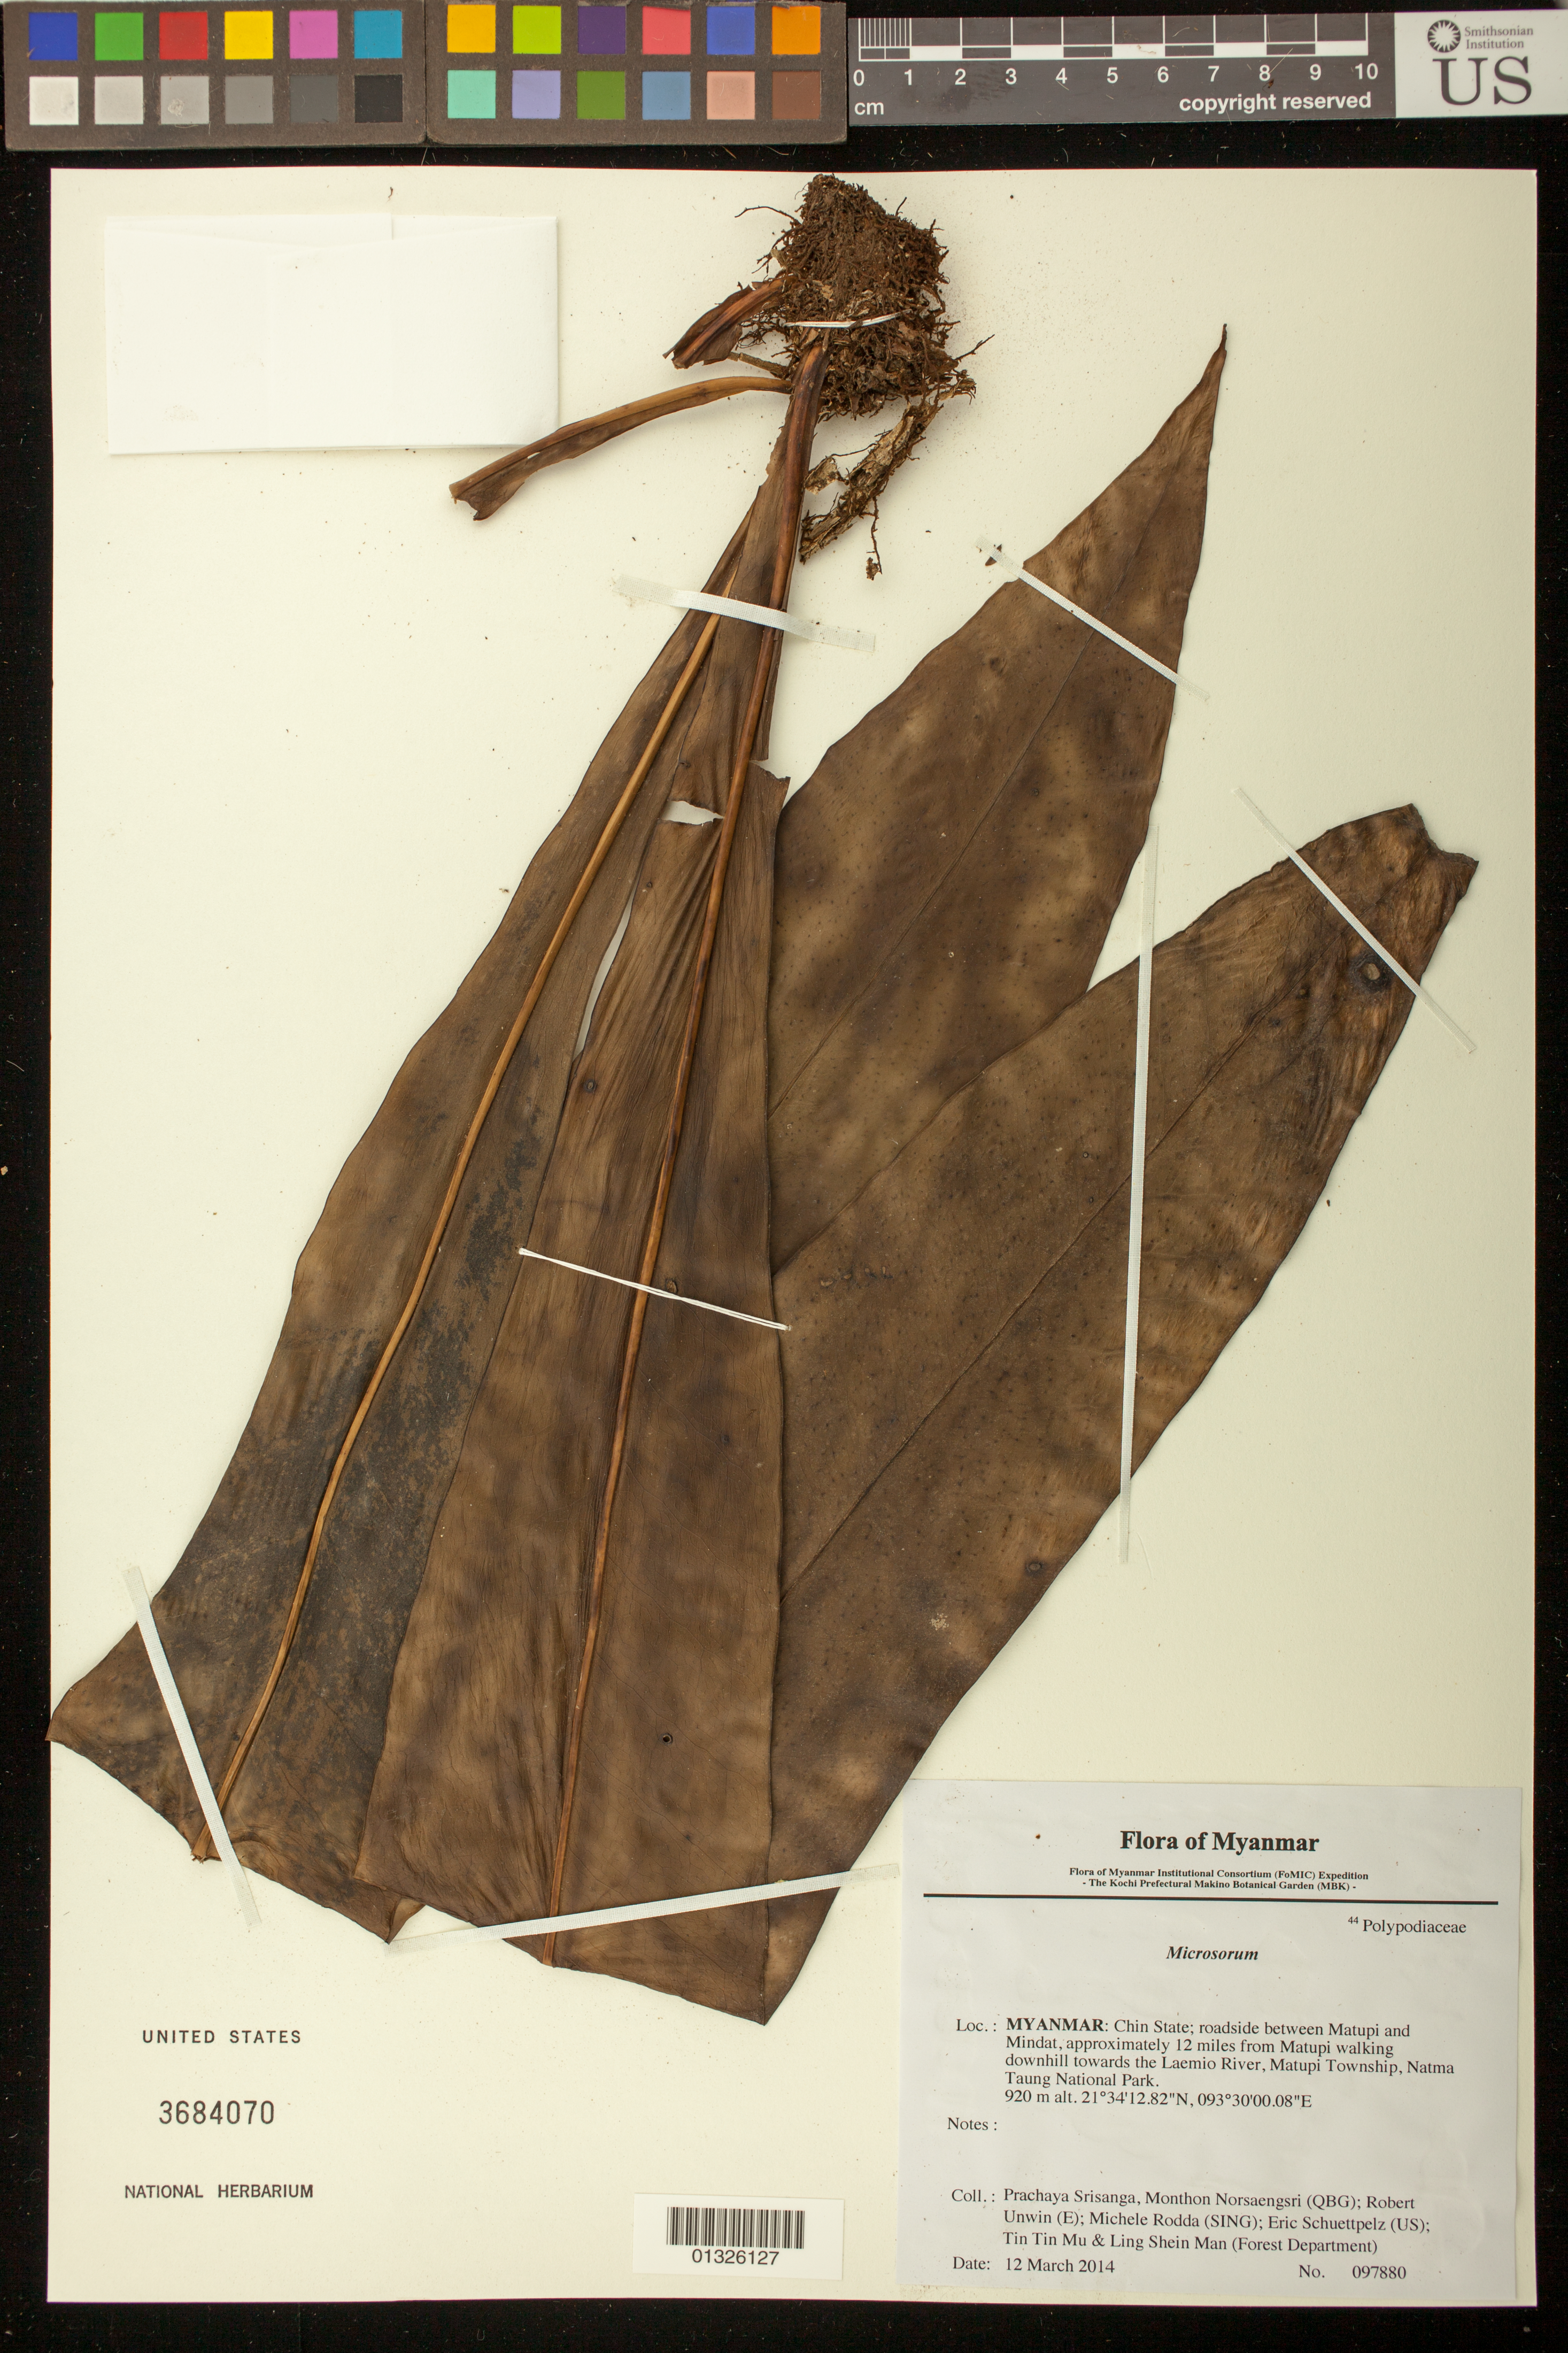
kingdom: Plantae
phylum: Tracheophyta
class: Polypodiopsida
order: Polypodiales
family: Polypodiaceae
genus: Microsorum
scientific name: Microsorum sp.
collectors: P. Srisanga, M. Norsaengsri, R. Unwin, M. Rodda, E. Schuettpelz, Tin Tin Mu & Ling Shein Man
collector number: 97880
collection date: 2014-03-12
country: Myanmar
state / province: Chin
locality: Roadside between Matupi and Mindat, approximately 12 miles from Matupi walking downhill towards the Laemio River, Matupi Township, Natma Taung National Park.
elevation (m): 920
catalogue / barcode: US 3684070